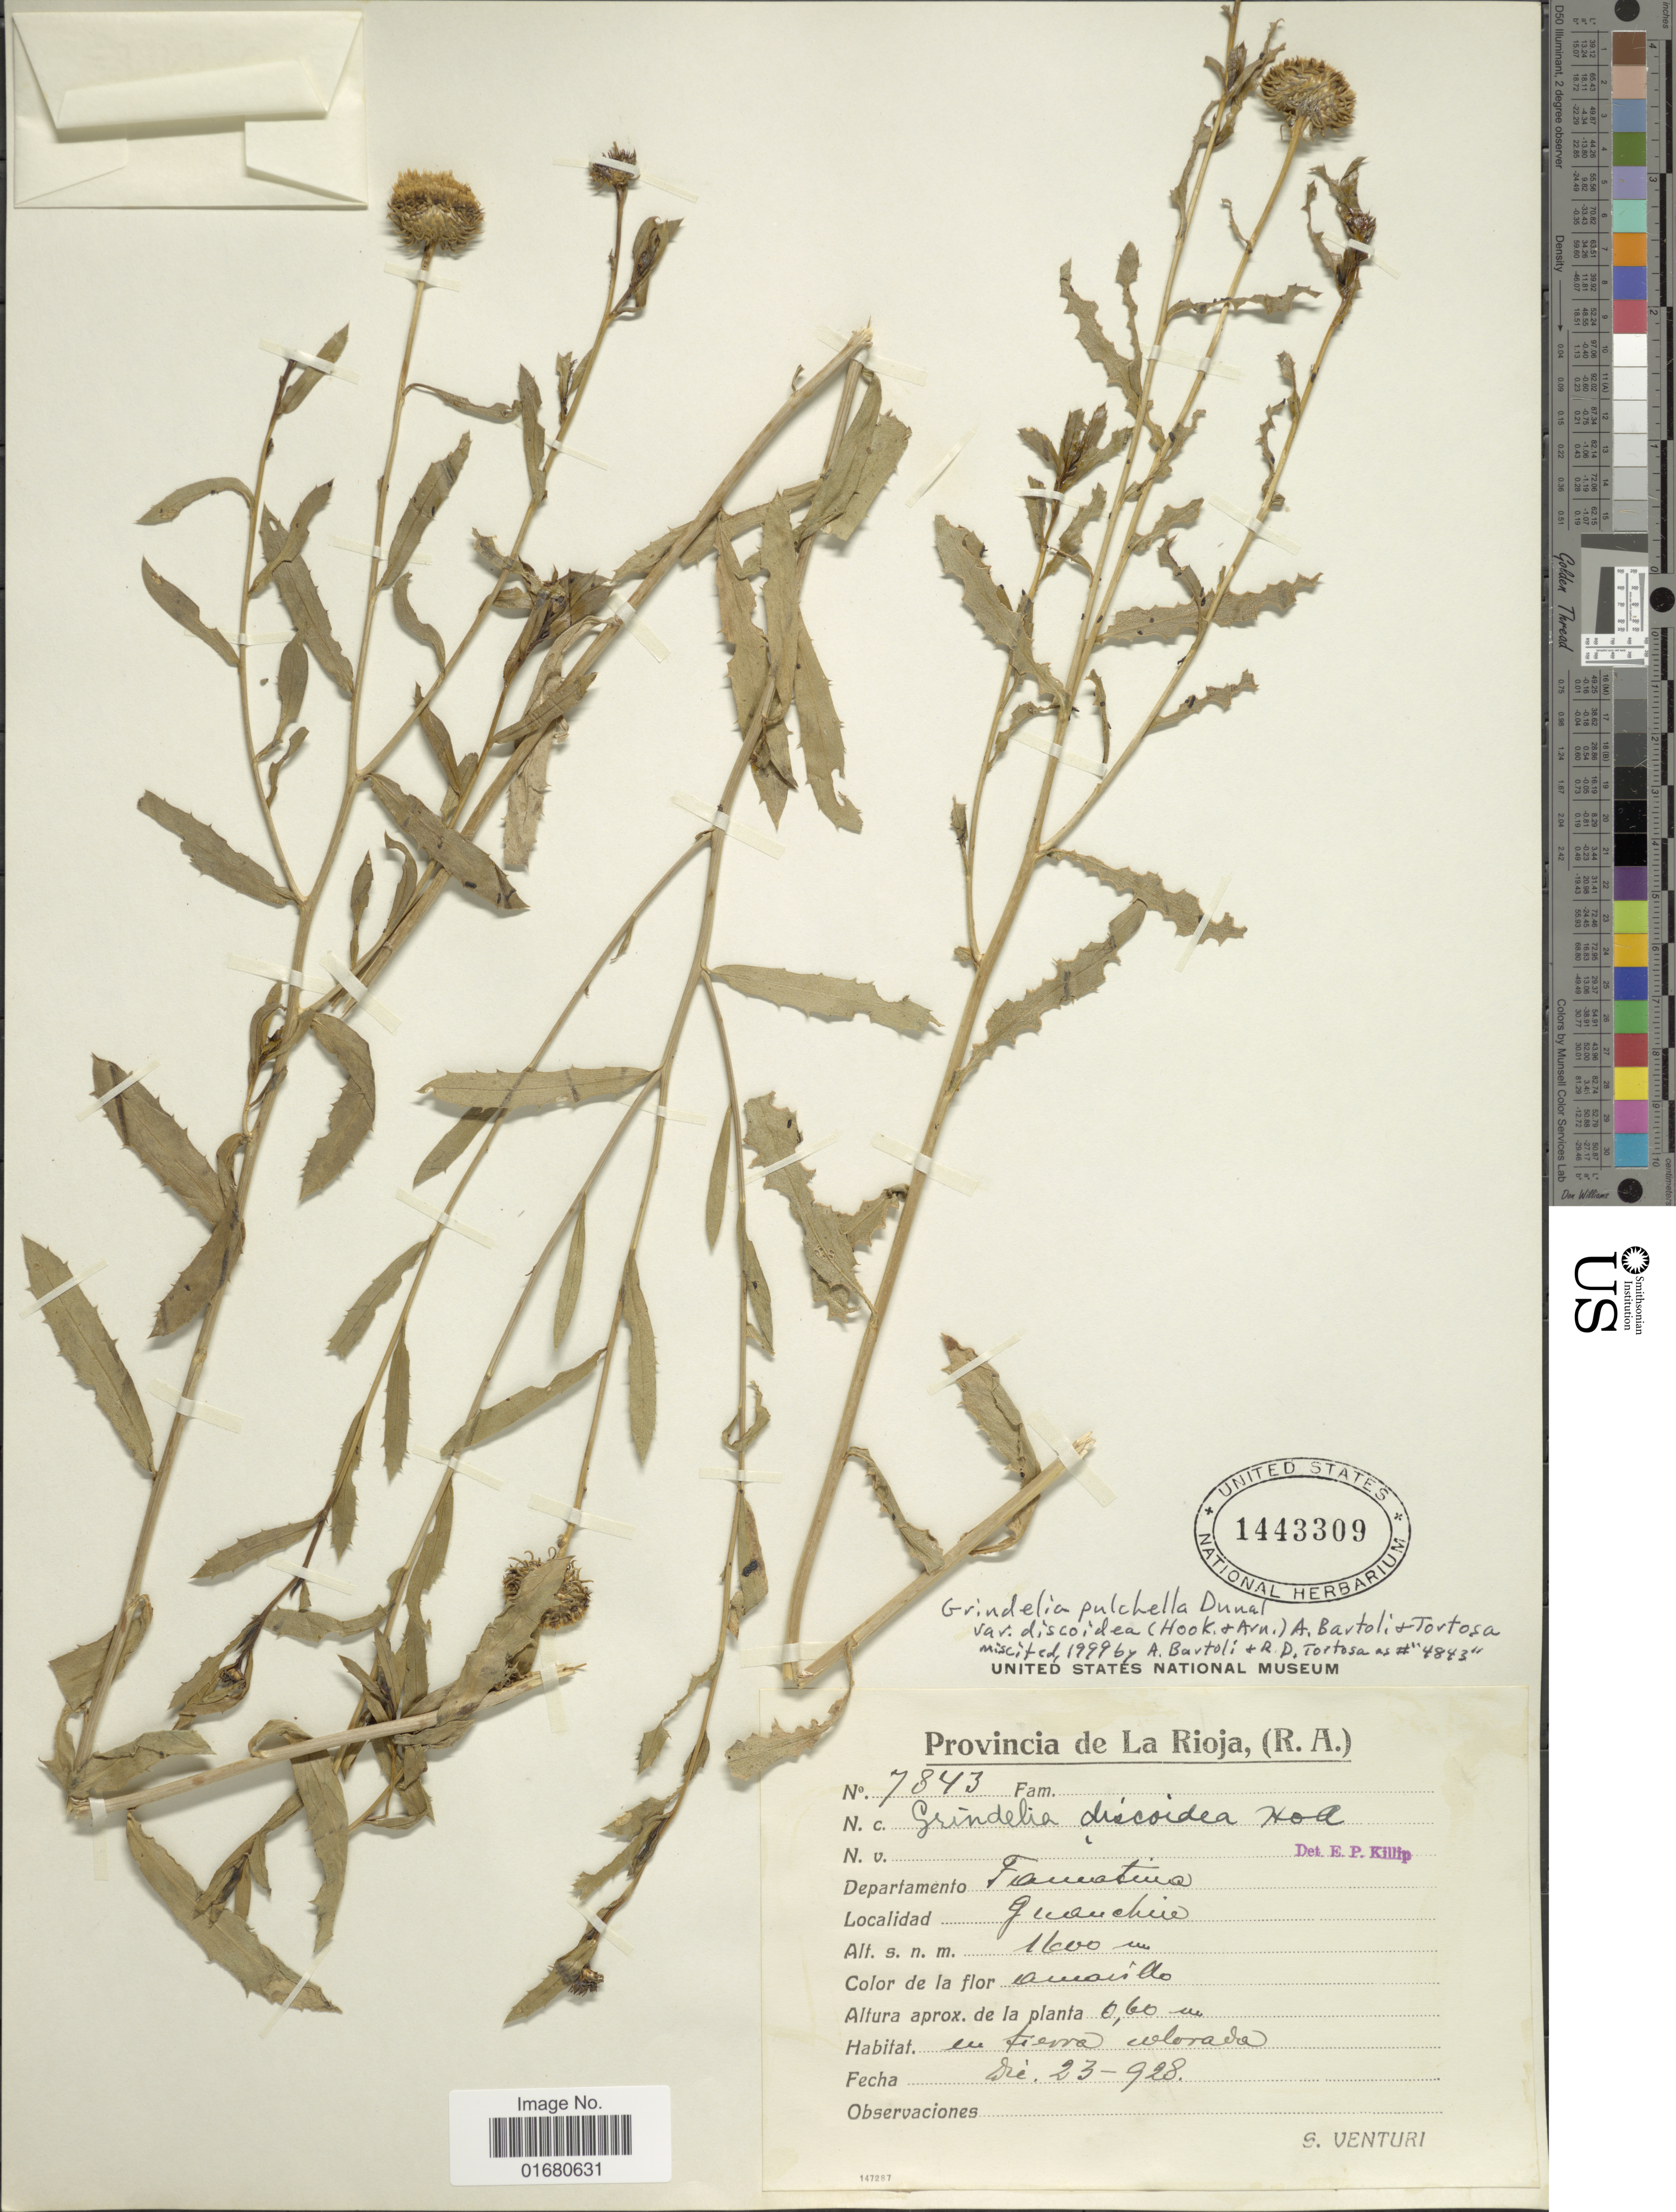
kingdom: Plantae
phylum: Tracheophyta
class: Magnoliopsida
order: Asterales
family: Asteraceae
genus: Grindelia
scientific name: Grindelia pulchella var. discoidea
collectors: S. Venturi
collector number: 7843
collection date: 1928-10-23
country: Argentina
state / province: La Rioja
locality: Departamento Fauuatuina, Juicuchue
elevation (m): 60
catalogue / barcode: US 1443309